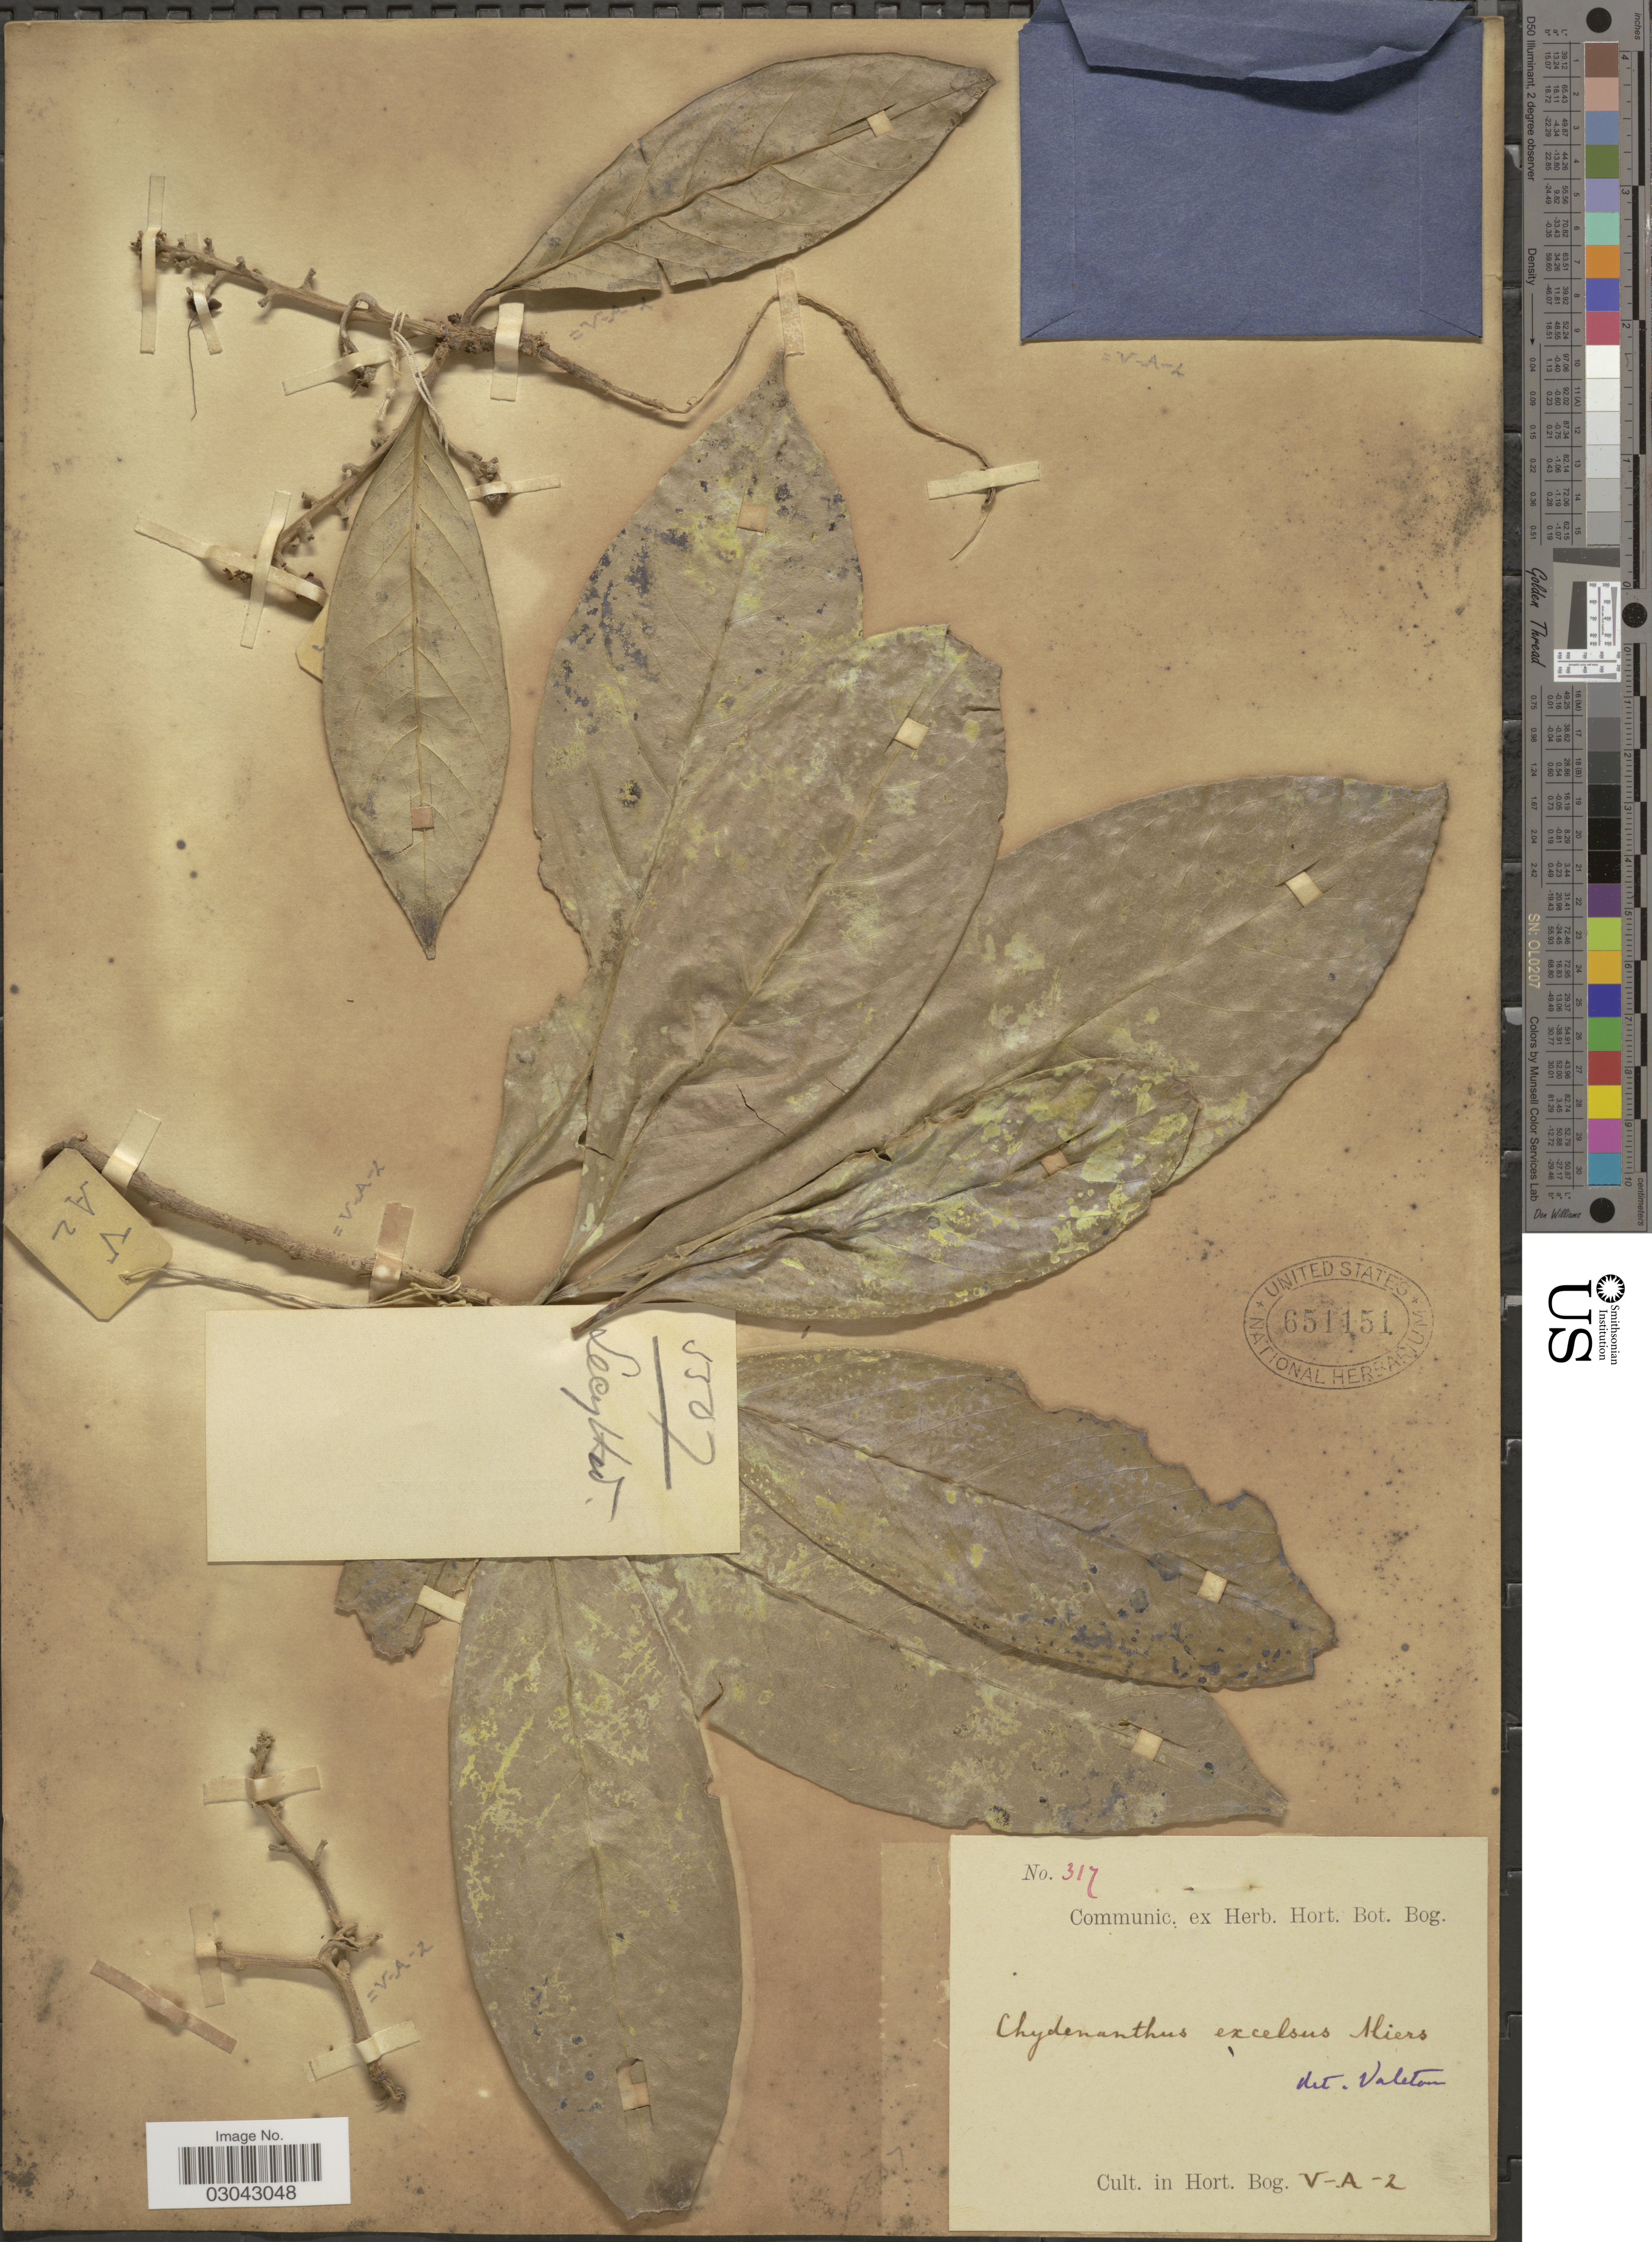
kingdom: Plantae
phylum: Tracheophyta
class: Magnoliopsida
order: Ericales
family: Lecythidaceae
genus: Chydenanthus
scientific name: Chydenanthus excelsus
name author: Miers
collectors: ex herb. Hort. Bot. Bog.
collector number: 317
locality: Cult. in Hort. Bog.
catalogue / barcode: US 651151